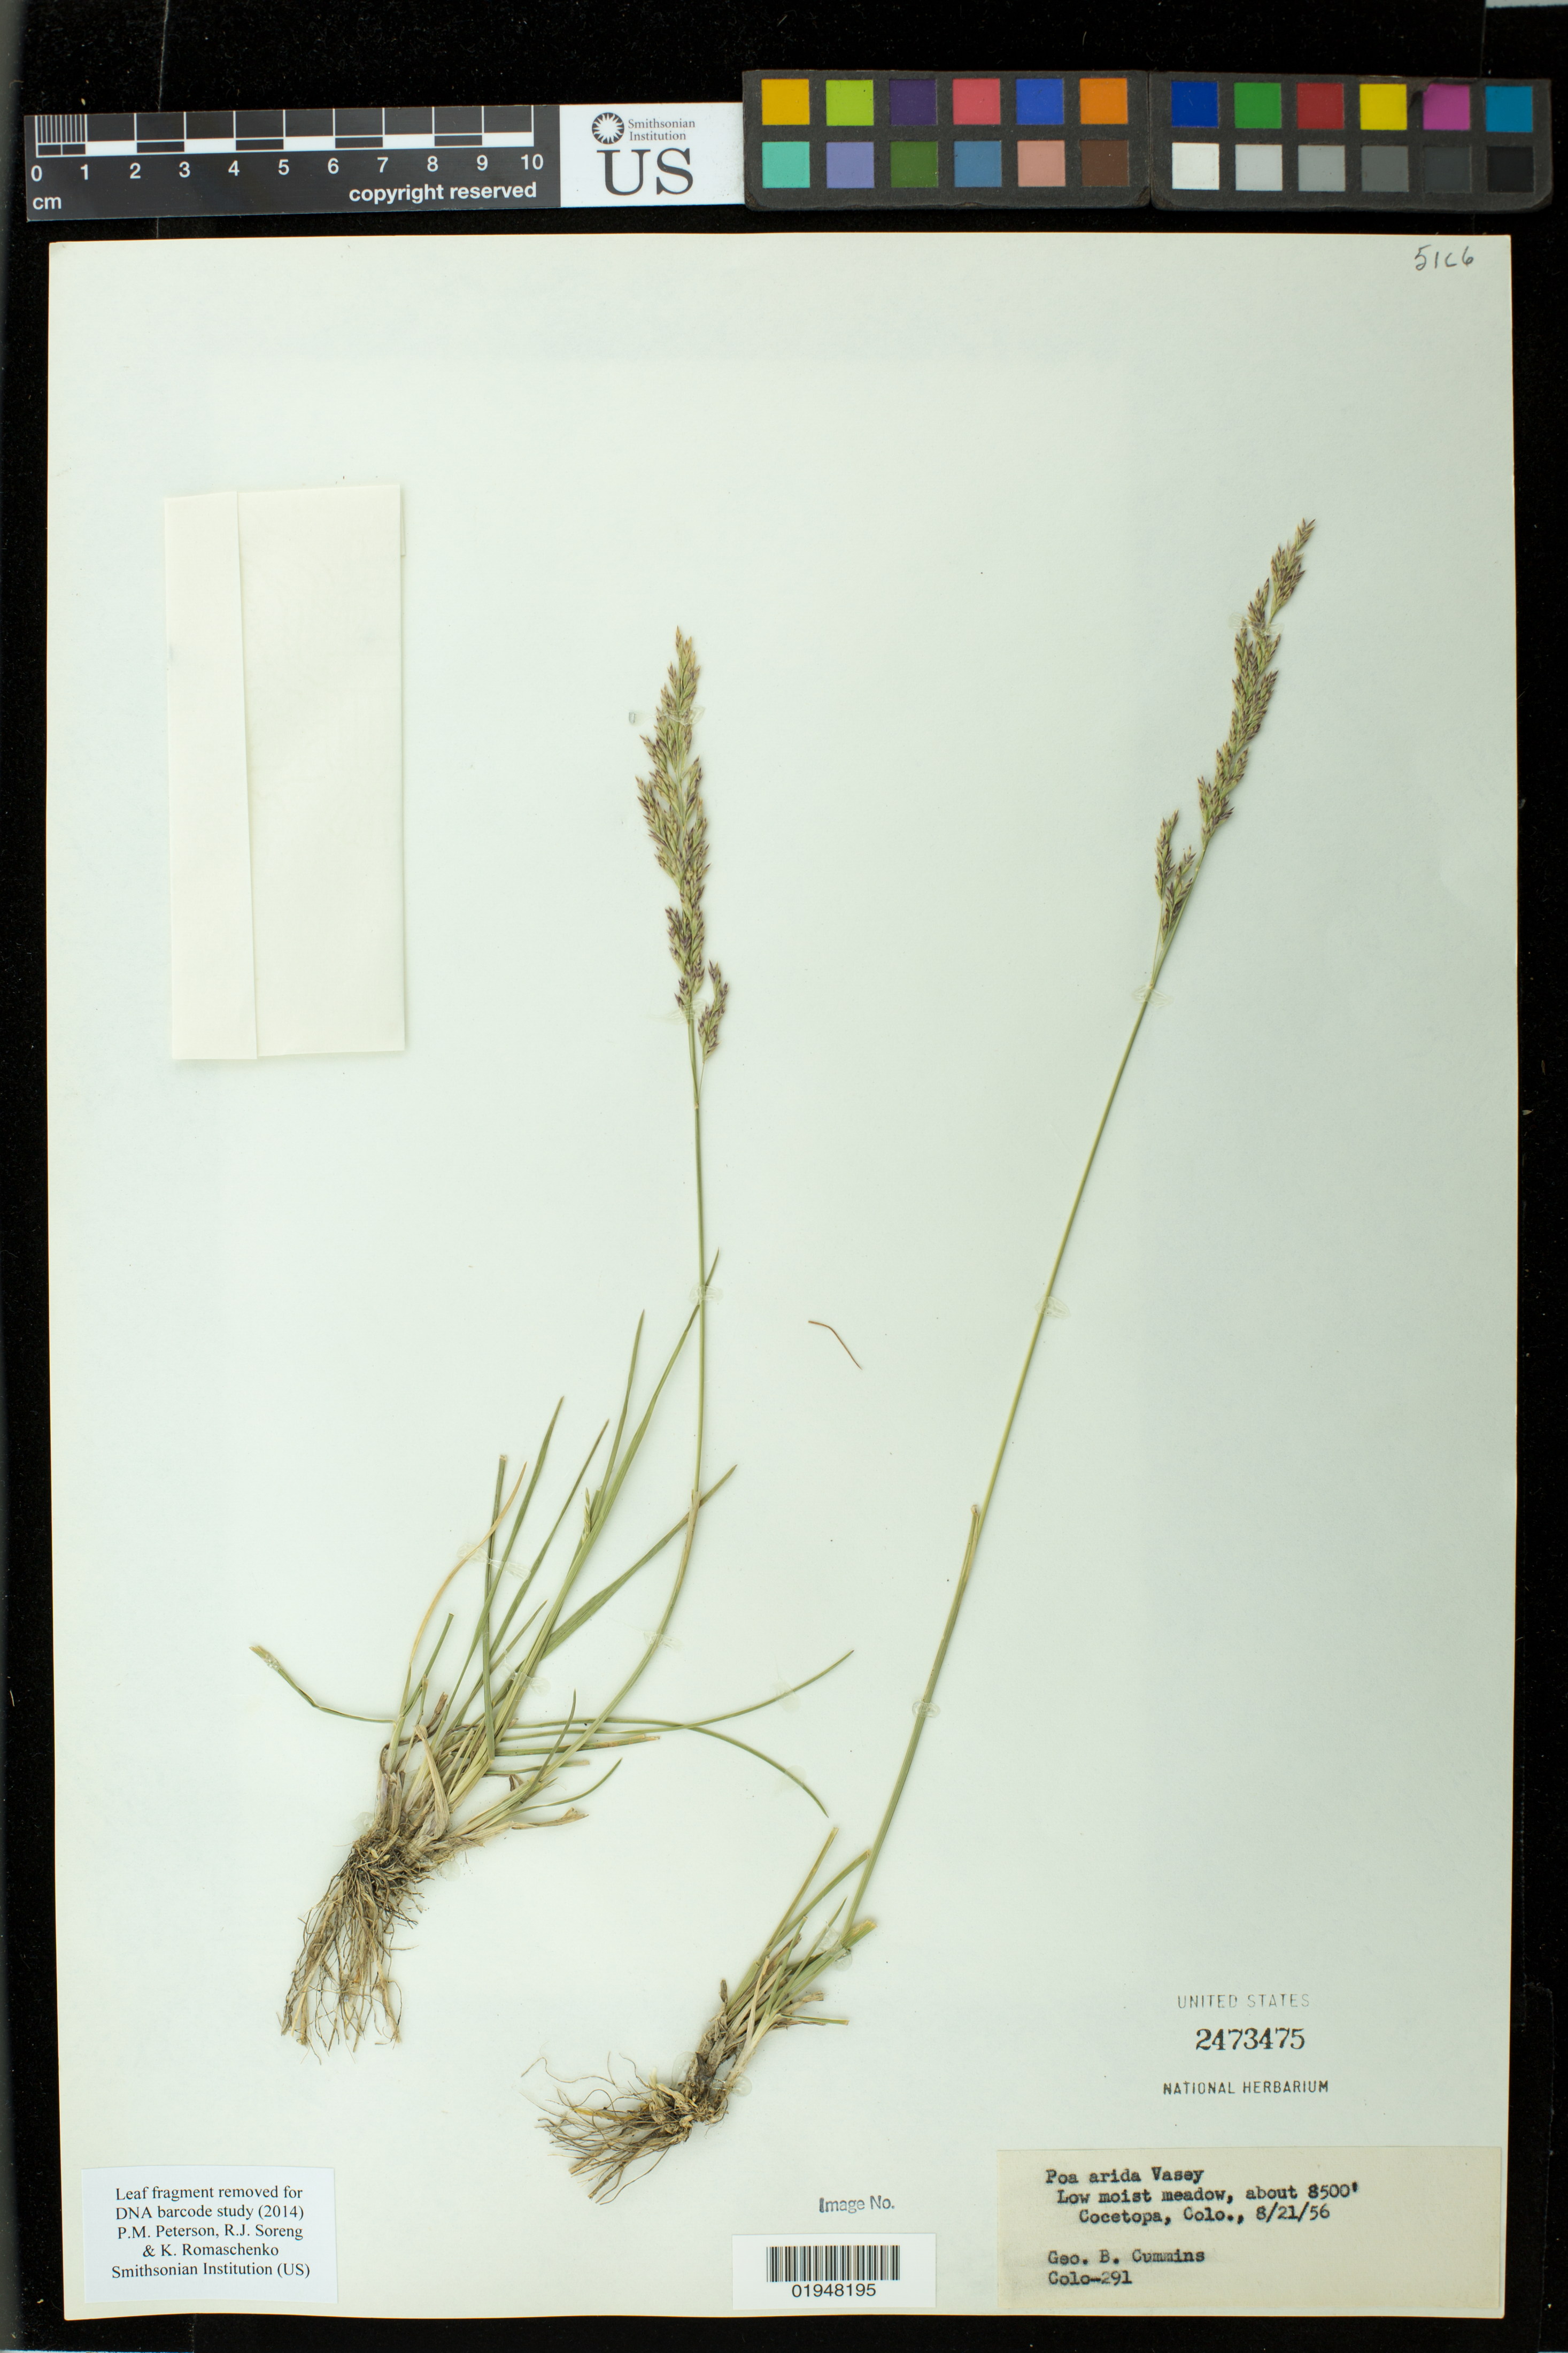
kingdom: Plantae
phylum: Tracheophyta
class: Liliopsida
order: Poales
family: Poaceae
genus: Poa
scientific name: Poa arida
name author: Vasey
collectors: G. Cummins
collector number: Colo-291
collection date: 1956-08-21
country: United States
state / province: Colorado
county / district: Saguache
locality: Cocetopa [Cochetopa]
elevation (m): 2591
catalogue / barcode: US 2473475